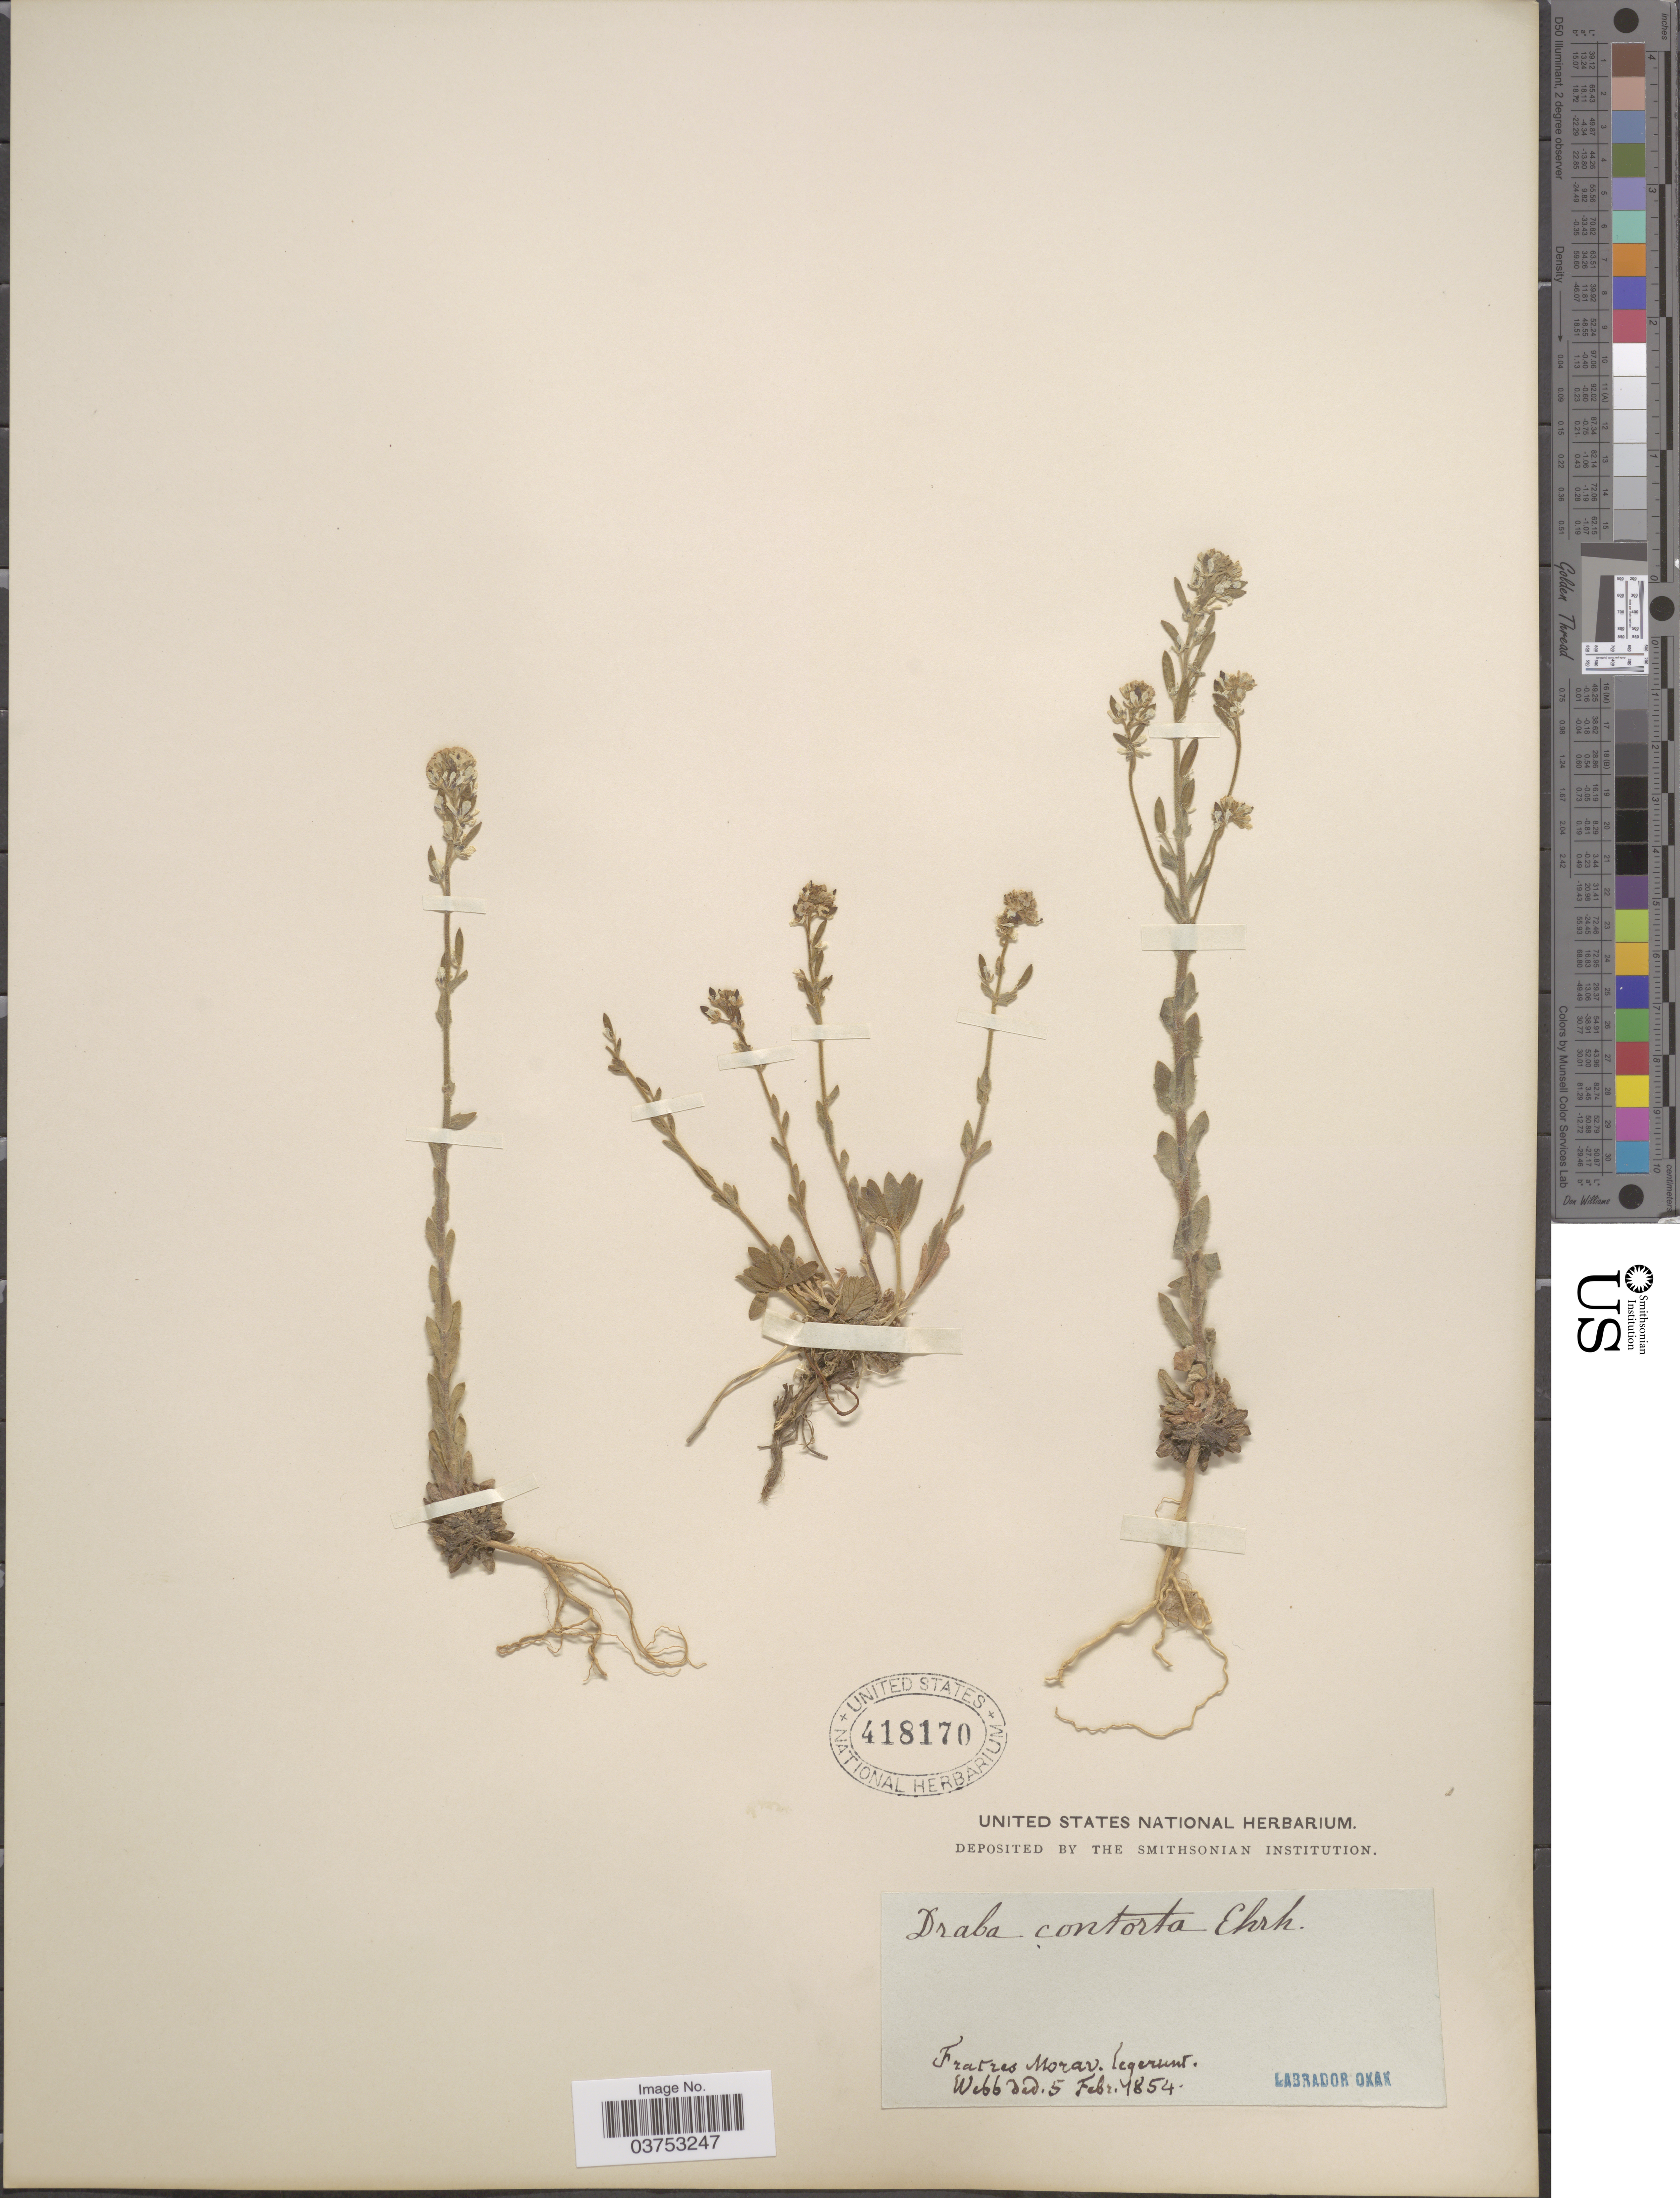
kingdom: Plantae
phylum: Tracheophyta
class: Magnoliopsida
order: Brassicales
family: Brassicaceae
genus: Draba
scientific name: Draba contorta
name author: Ehrh.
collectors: -. Webb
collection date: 1854-02-05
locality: Fratres Morav. legerunt. [interpreted] Labrador Okak.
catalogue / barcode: US 418170